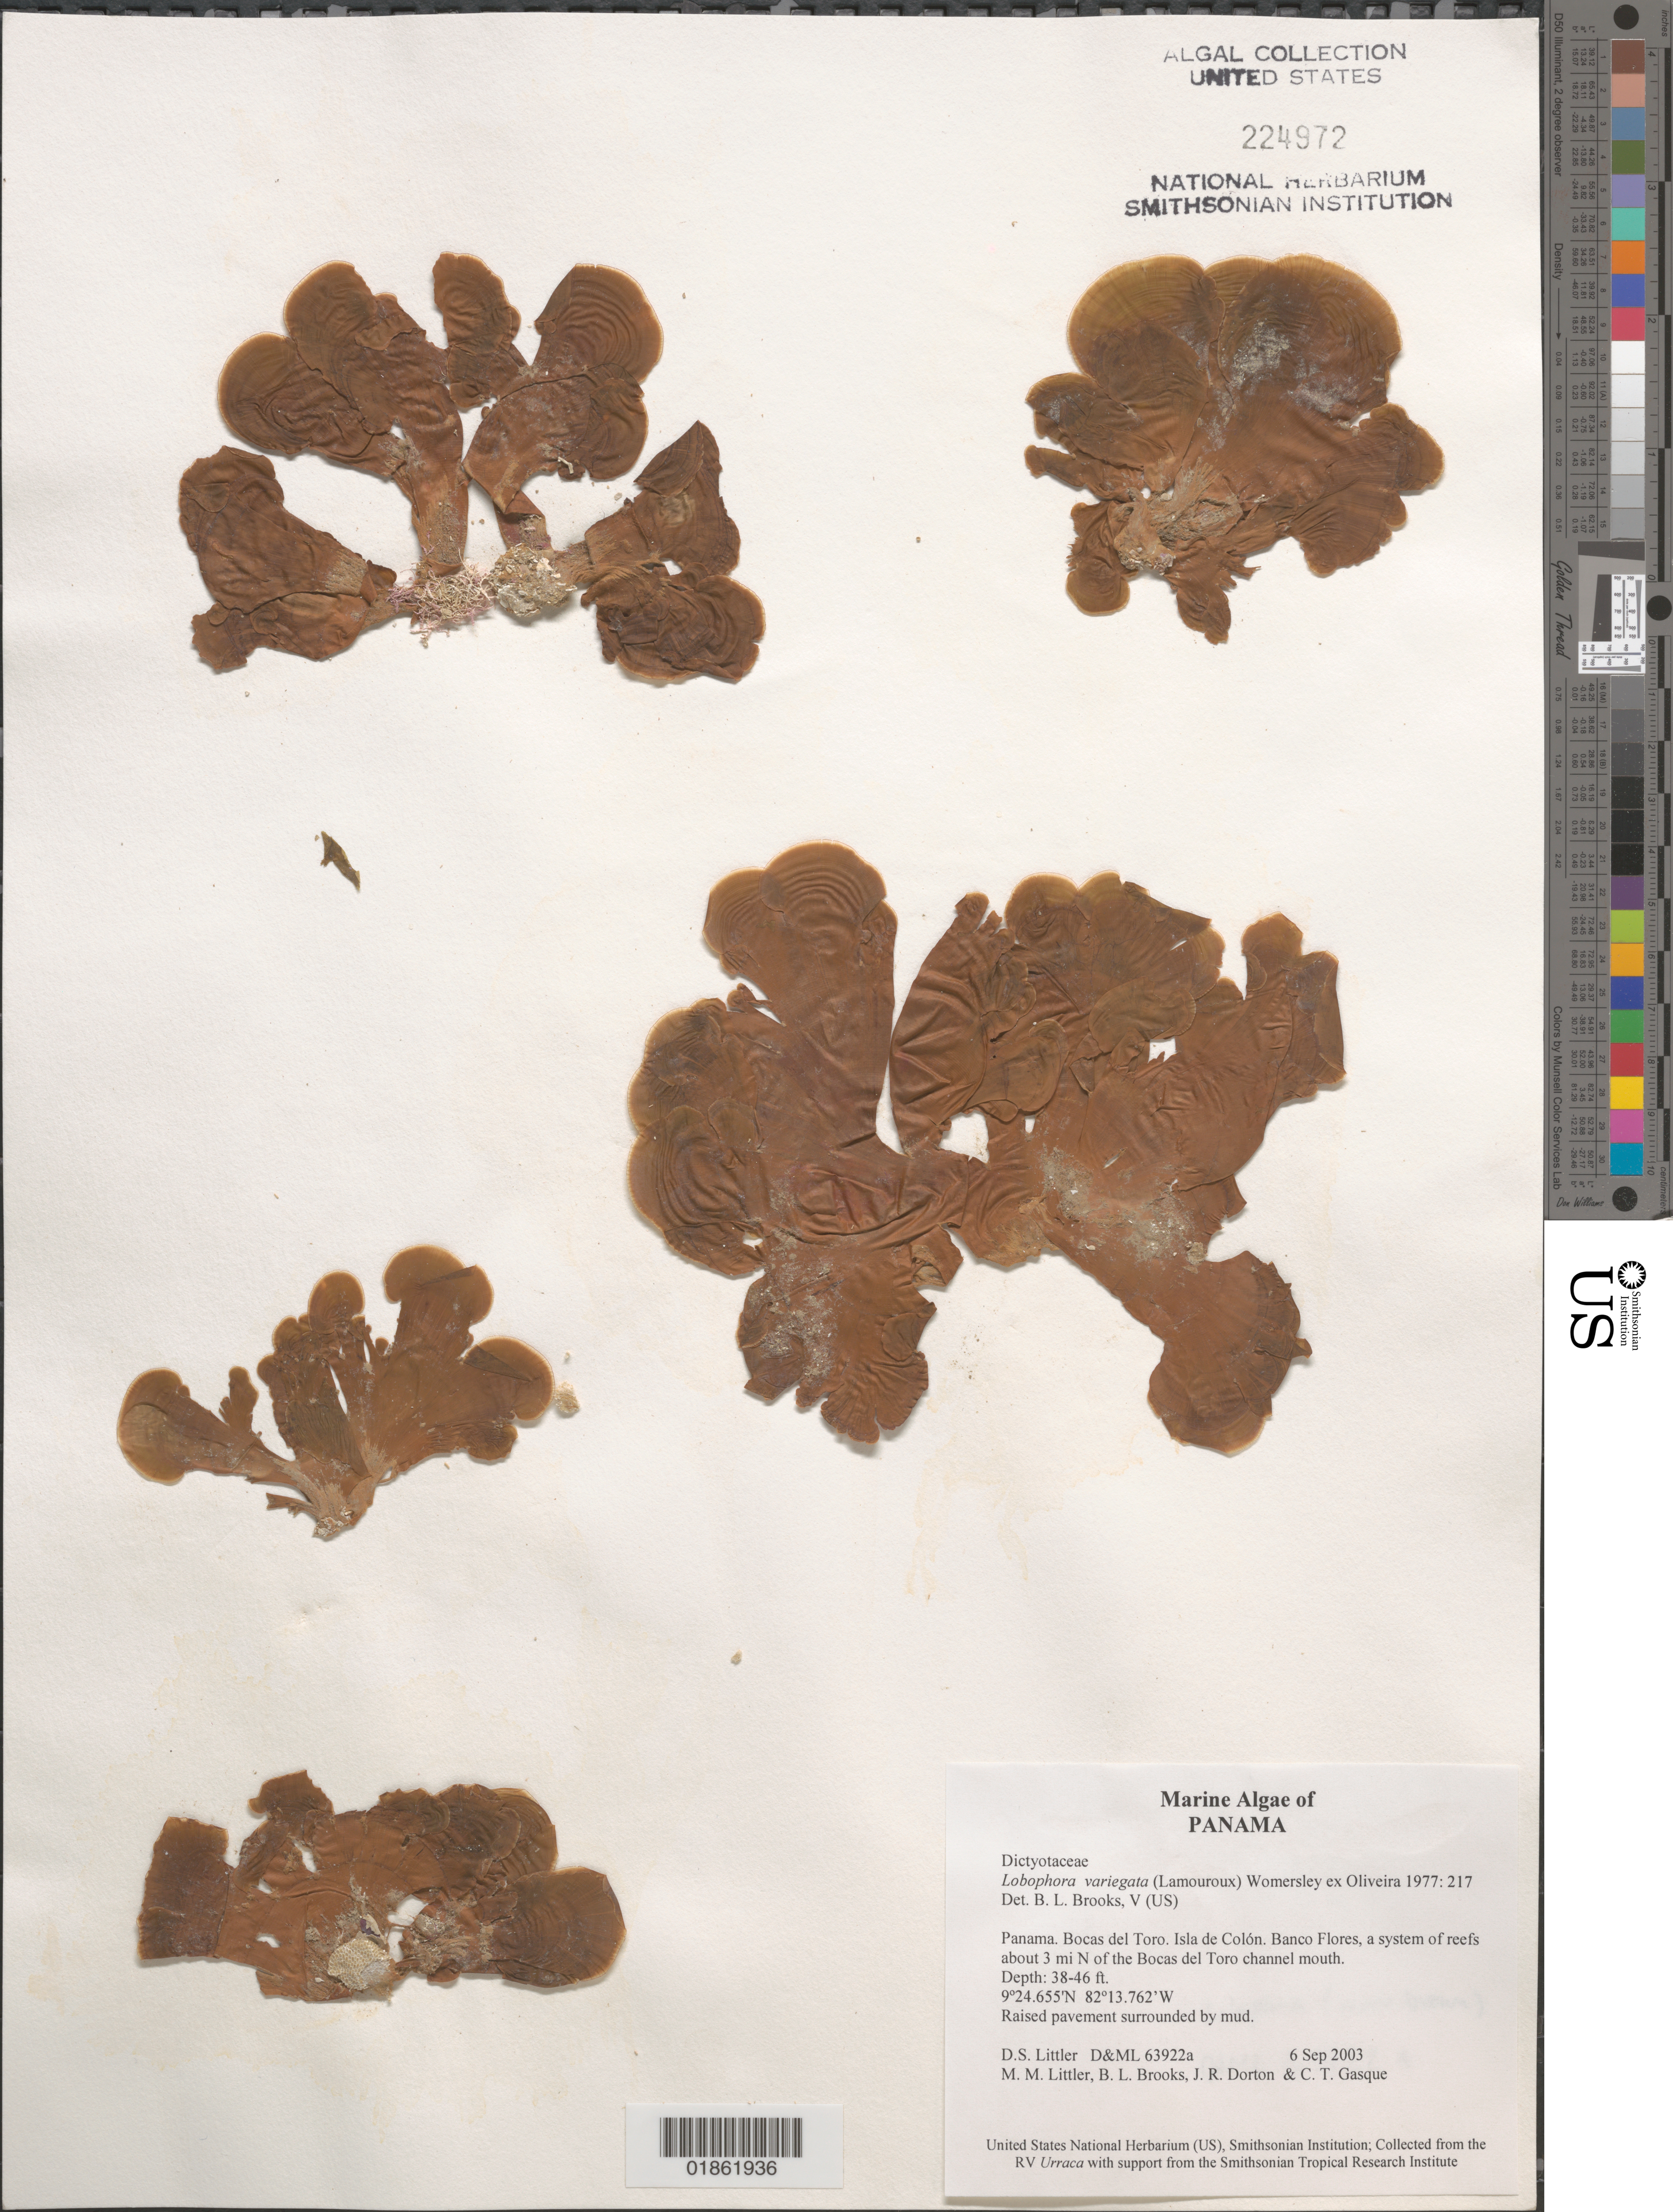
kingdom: Chromista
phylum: Ochrophyta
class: Phaeophyceae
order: Dictyotales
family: Dictyotaceae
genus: Lobophora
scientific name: Lobophora sp.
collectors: M. M. Littler, D. S. Littler & B. Brooks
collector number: D&ML 63922a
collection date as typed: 07 Sep 2003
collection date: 2003-09-07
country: Panama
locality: Banco Flores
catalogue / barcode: US 224972